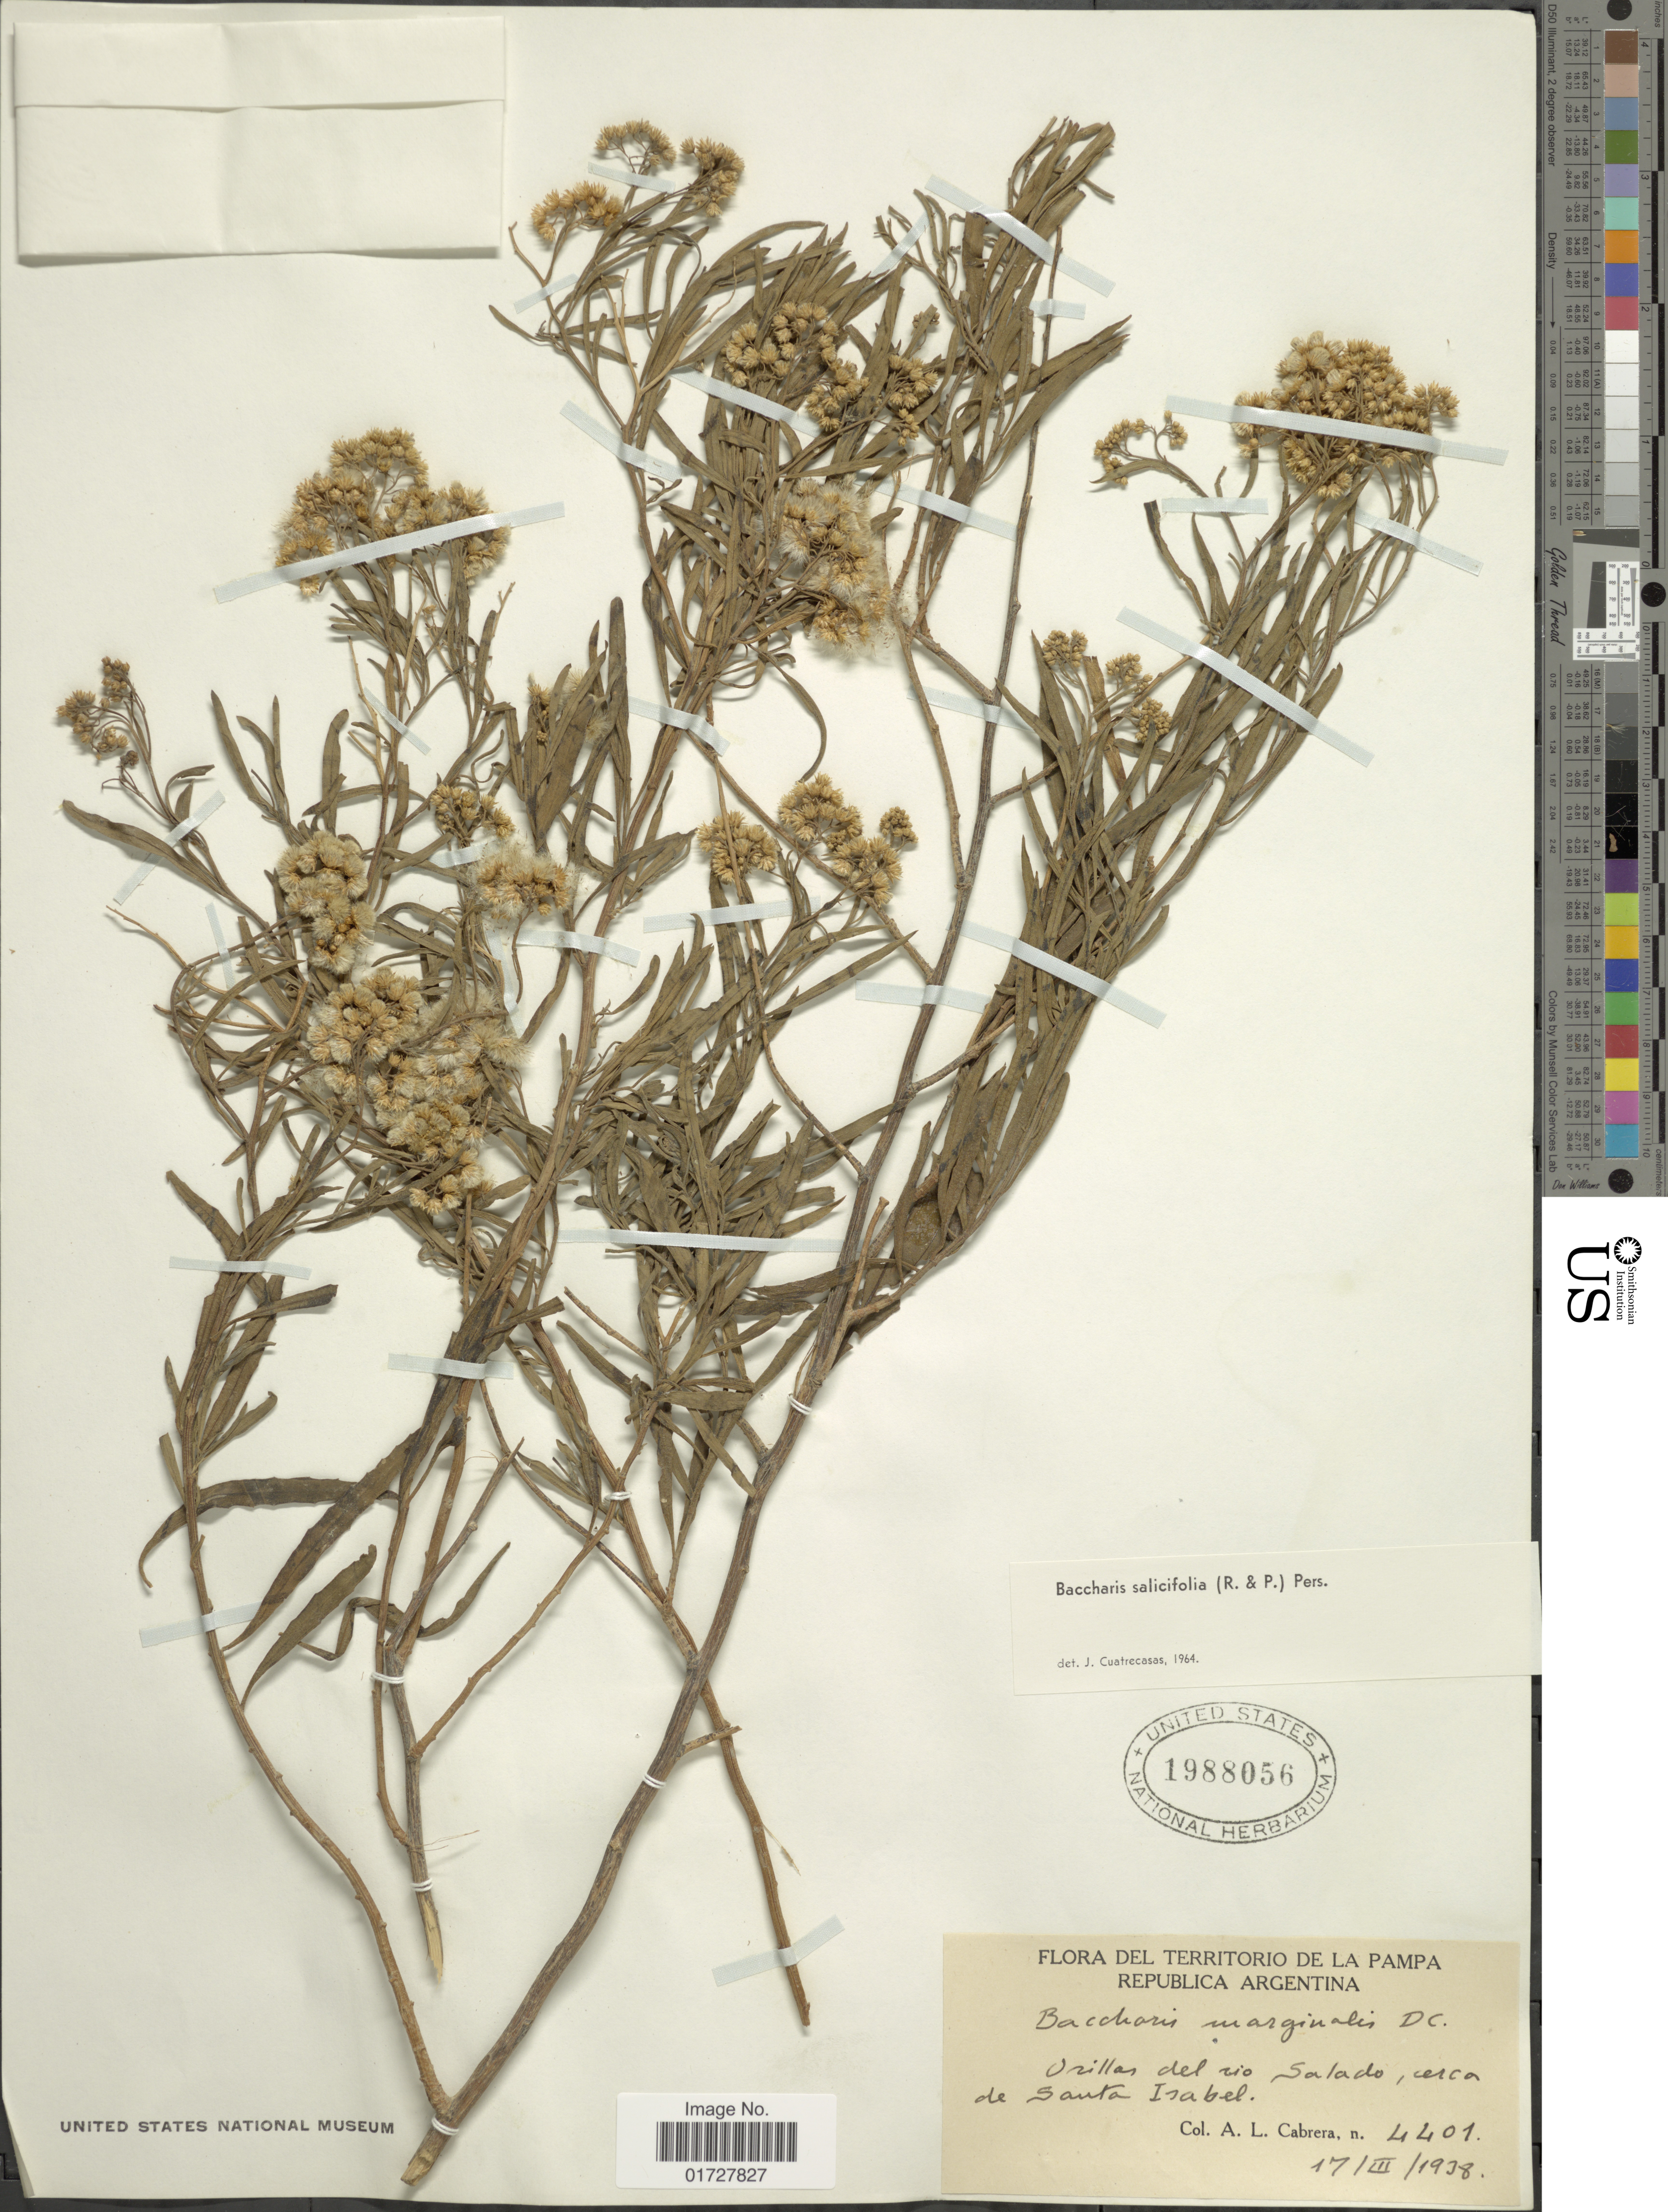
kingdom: Plantae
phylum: Tracheophyta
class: Magnoliopsida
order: Asterales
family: Asteraceae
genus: Baccharis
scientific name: Baccharis salicifolia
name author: (Ruiz & Pav.) Pers.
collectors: A. L. Cabrera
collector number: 4401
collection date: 1938-03-17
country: Argentina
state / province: La Pampa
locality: Republica Argentina, Orillas del rio Salado, cerca de Santa Isabel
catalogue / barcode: US 1988056